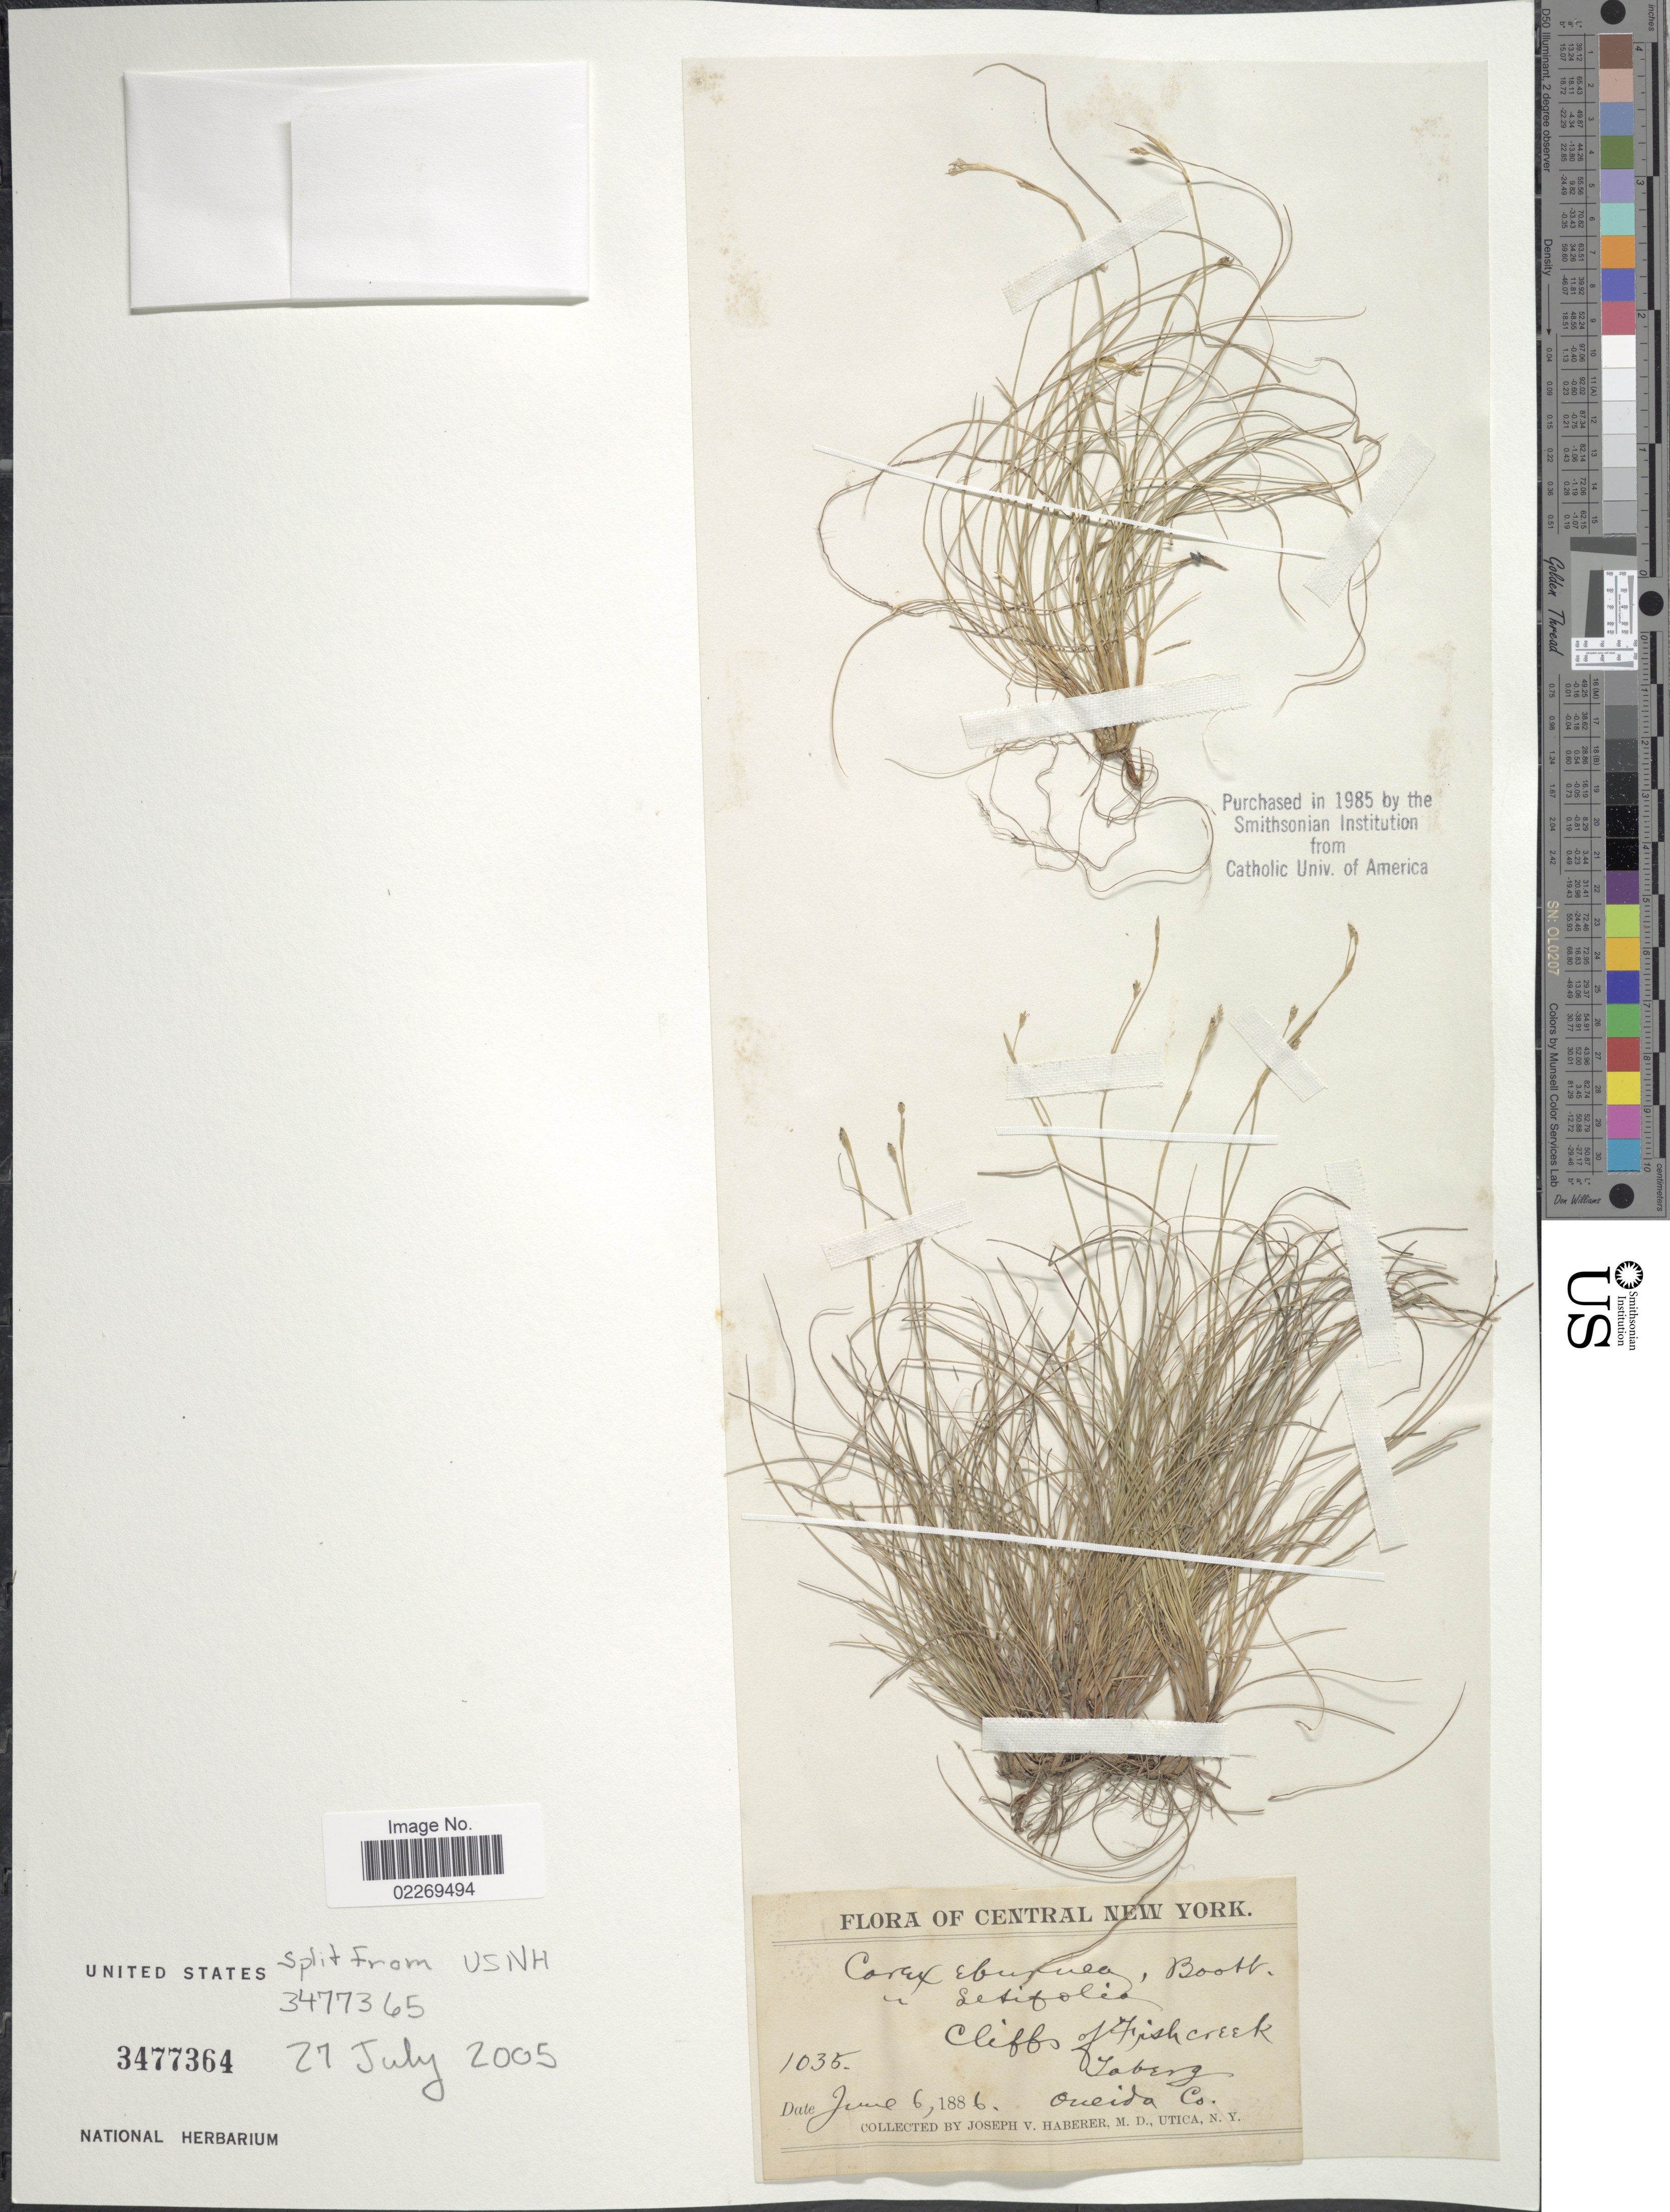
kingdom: Plantae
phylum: Tracheophyta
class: Liliopsida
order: Poales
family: Cyperaceae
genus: Carex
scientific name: Carex eburnea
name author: Boott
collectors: J. V. Haberer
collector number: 1035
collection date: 1886-06-06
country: United States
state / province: New York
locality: Central New York, Cliffs of Fish Creek Taberg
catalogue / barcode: US 3477364